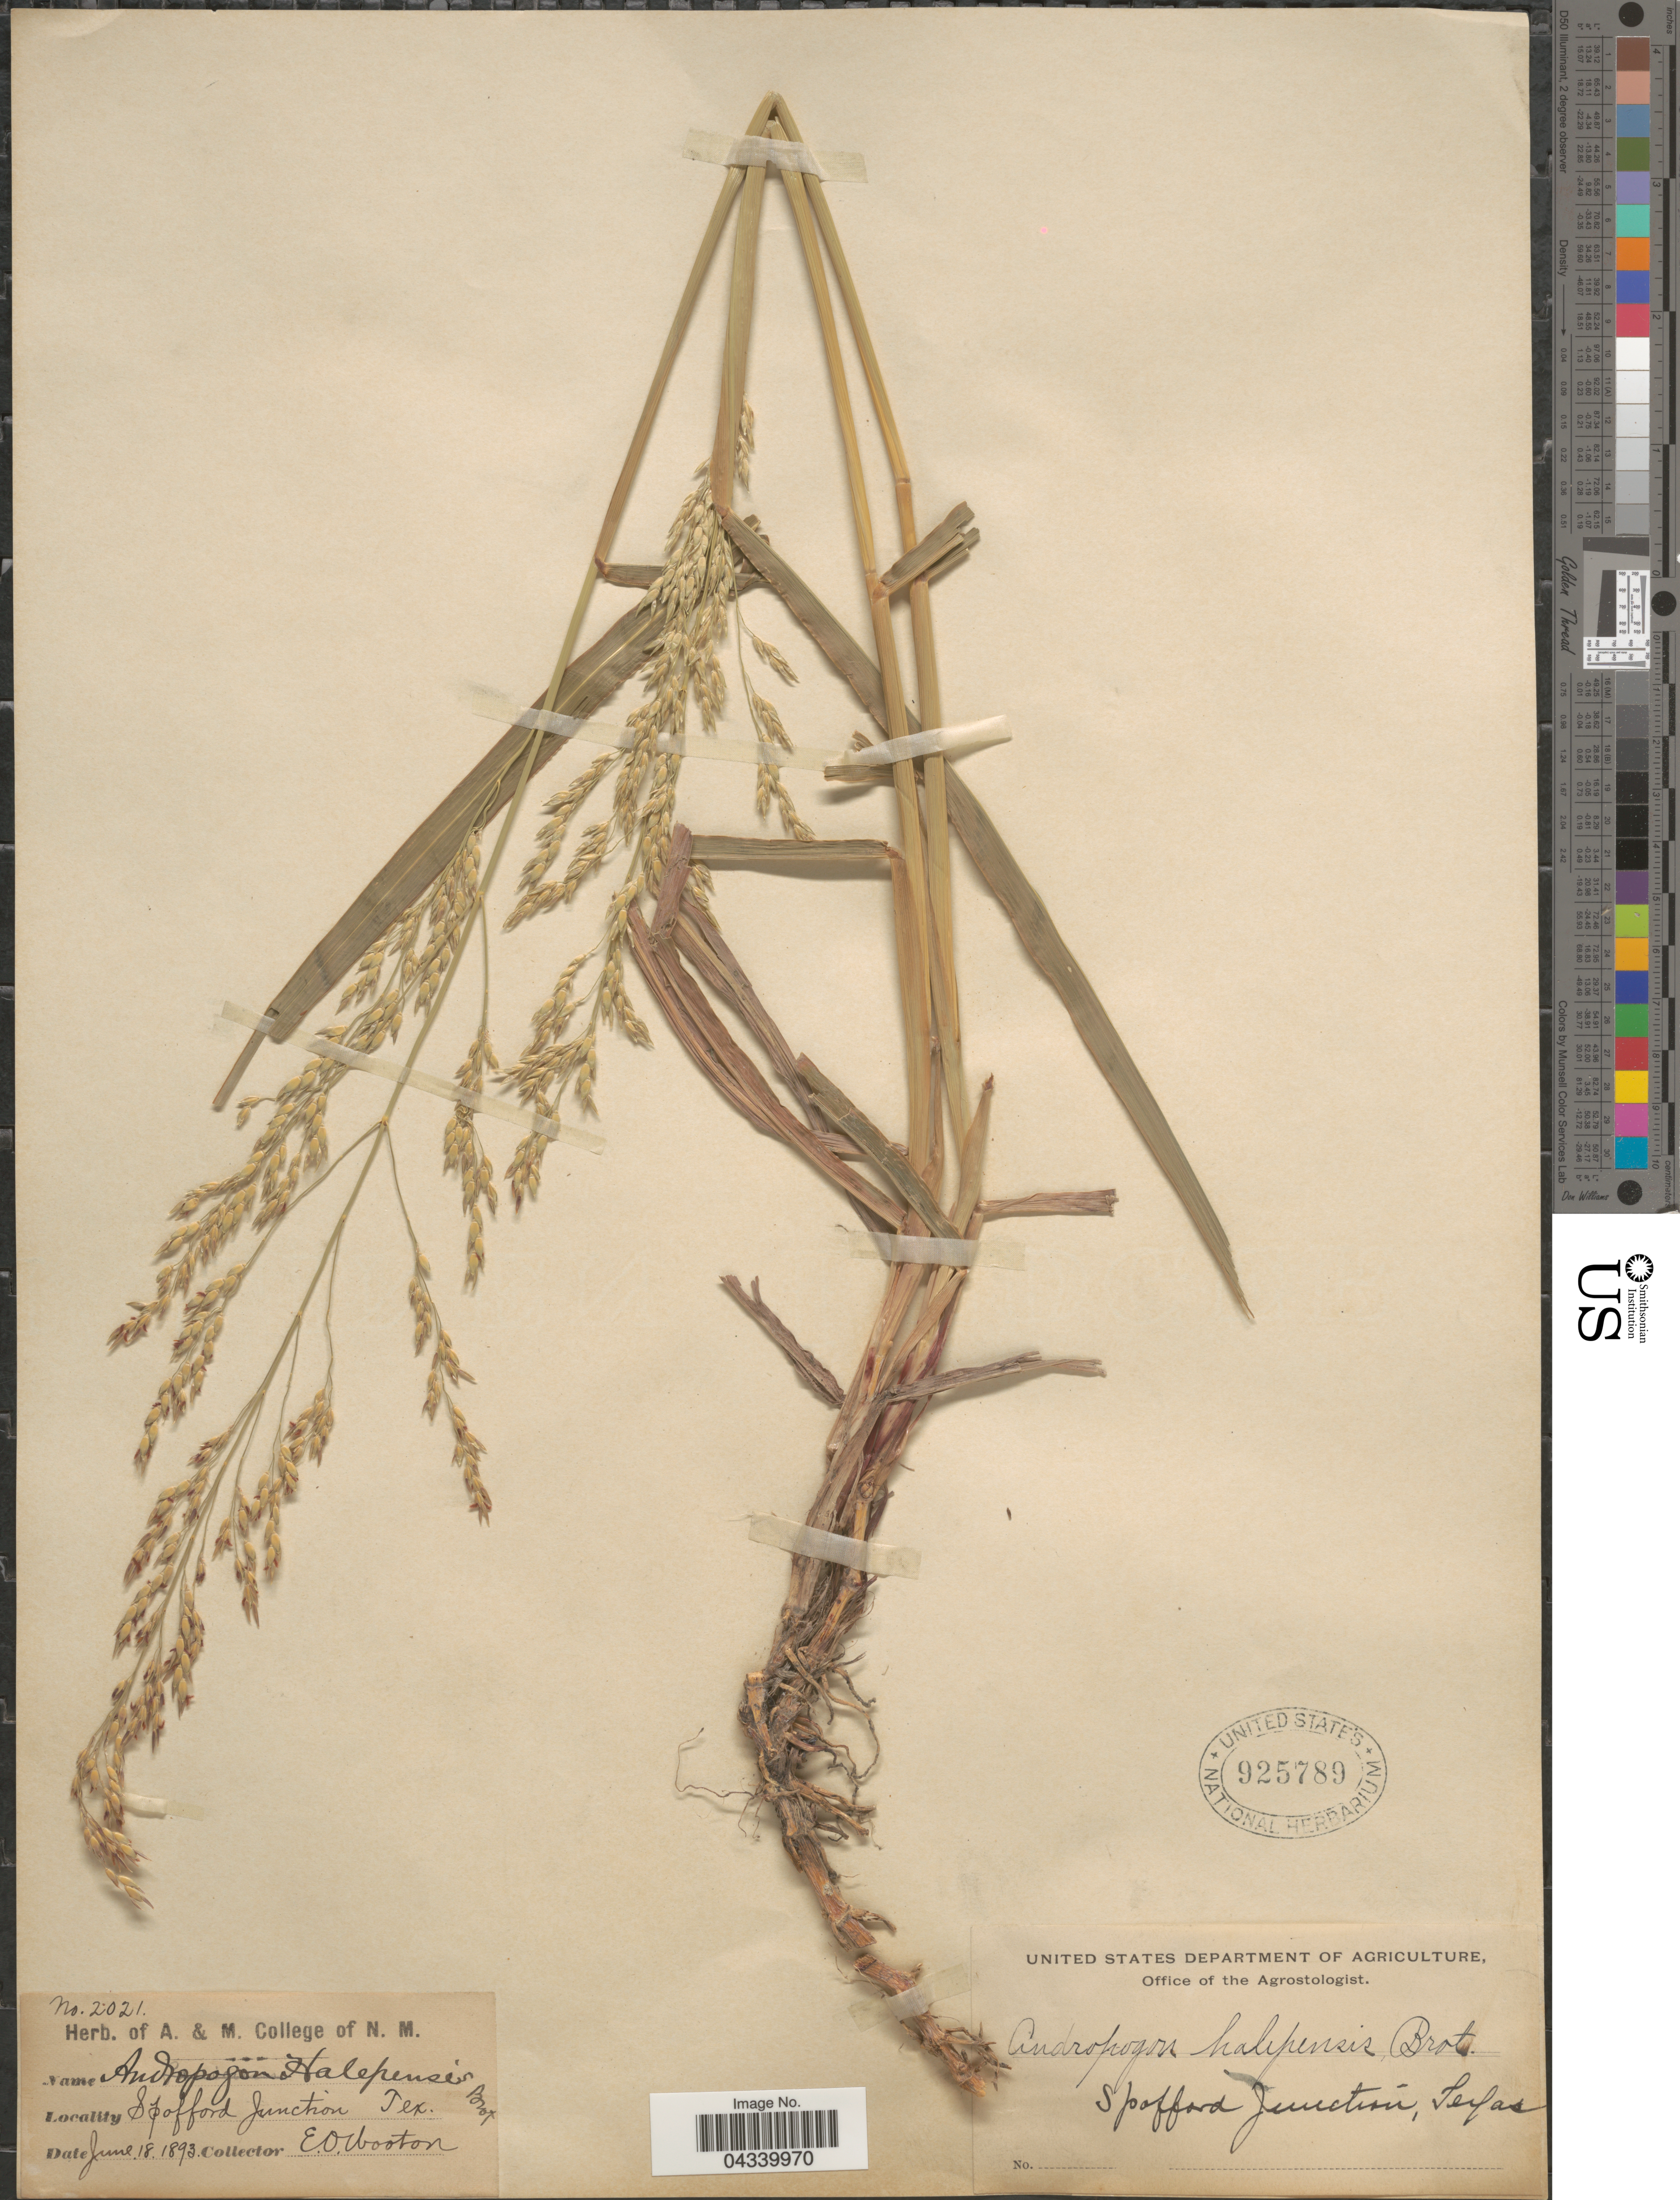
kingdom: Plantae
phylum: Tracheophyta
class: Liliopsida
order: Poales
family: Poaceae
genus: Sorghum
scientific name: Sorghum halepense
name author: (L.) Pers.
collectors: E. O. Wooton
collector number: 2021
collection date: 1893-06-18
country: United States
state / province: Texas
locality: Spofford Junction.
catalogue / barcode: US 925789